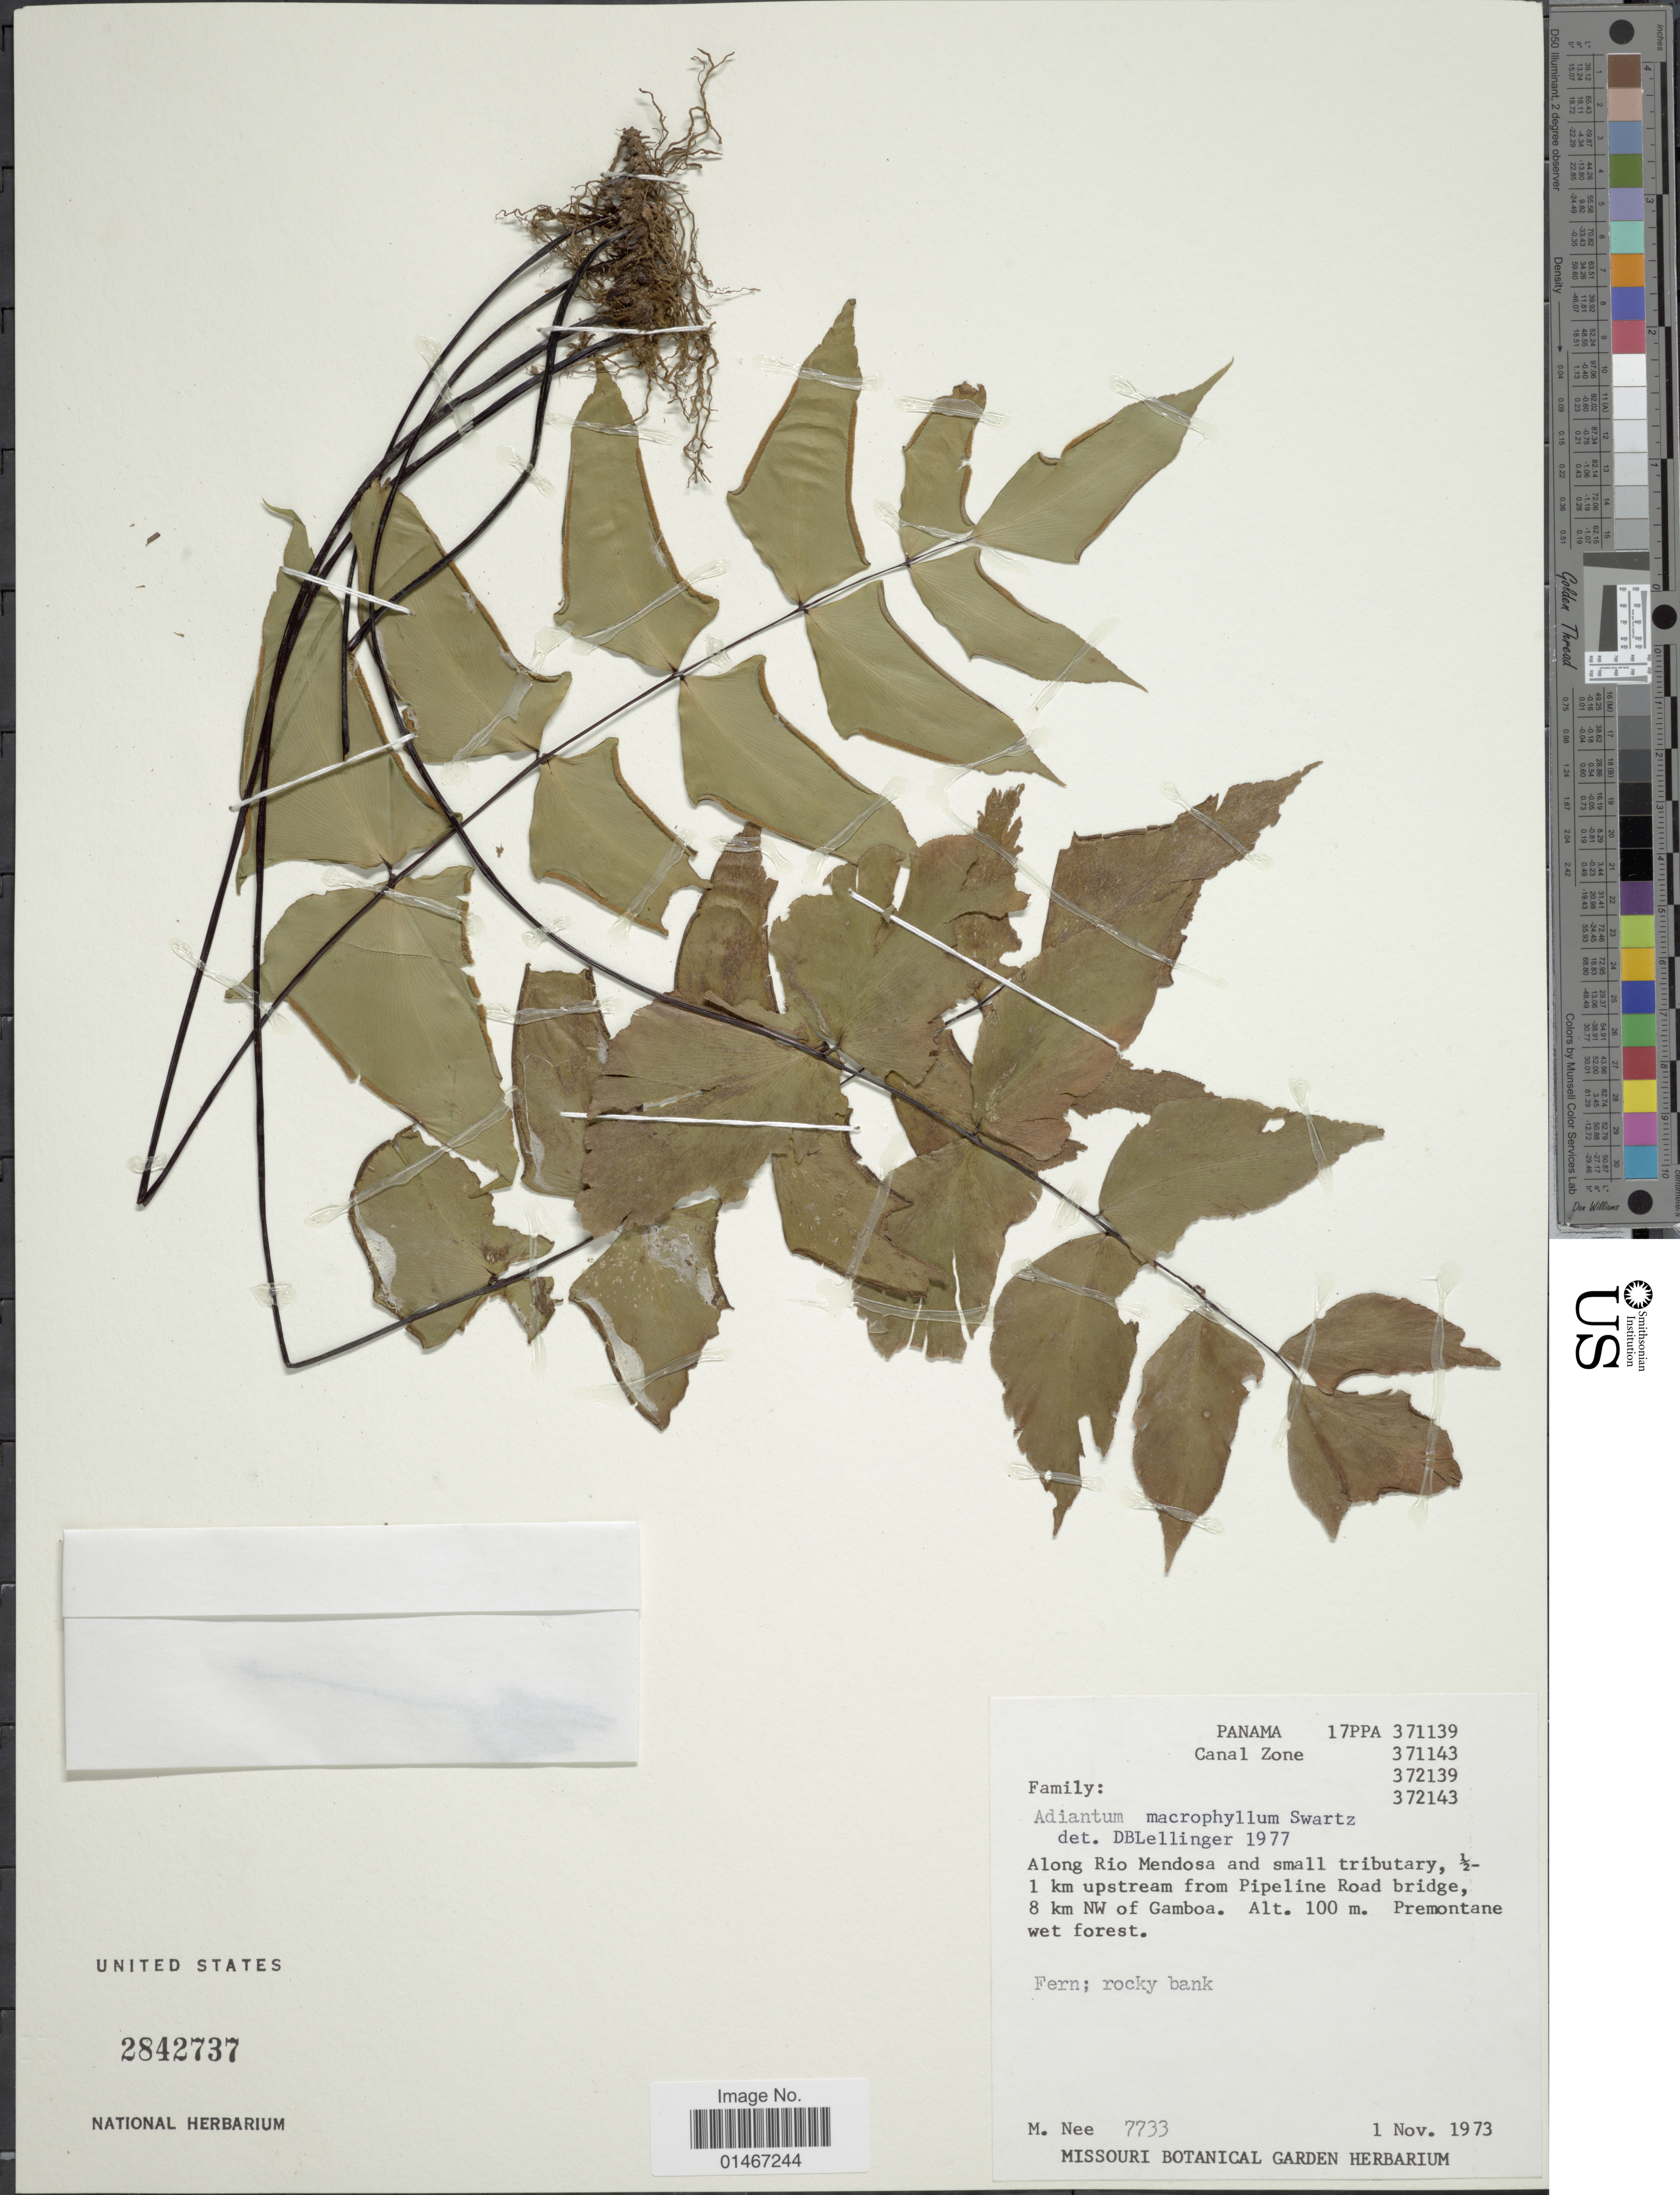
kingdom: Plantae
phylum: Tracheophyta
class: Polypodiopsida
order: Polypodiales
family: Pteridaceae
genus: Adiantum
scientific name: Adiantum macrophyllum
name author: Sw.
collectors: M. Nee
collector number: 7733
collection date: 1973-11-01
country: Panama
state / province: Colón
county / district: Canal Zone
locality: Canal Zone. Along Rio Mendosa and small tributary, ½-1 km upstream from Pipeline Road bridge, 8 km NW of Gamboa.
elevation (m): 100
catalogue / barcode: US 2842737